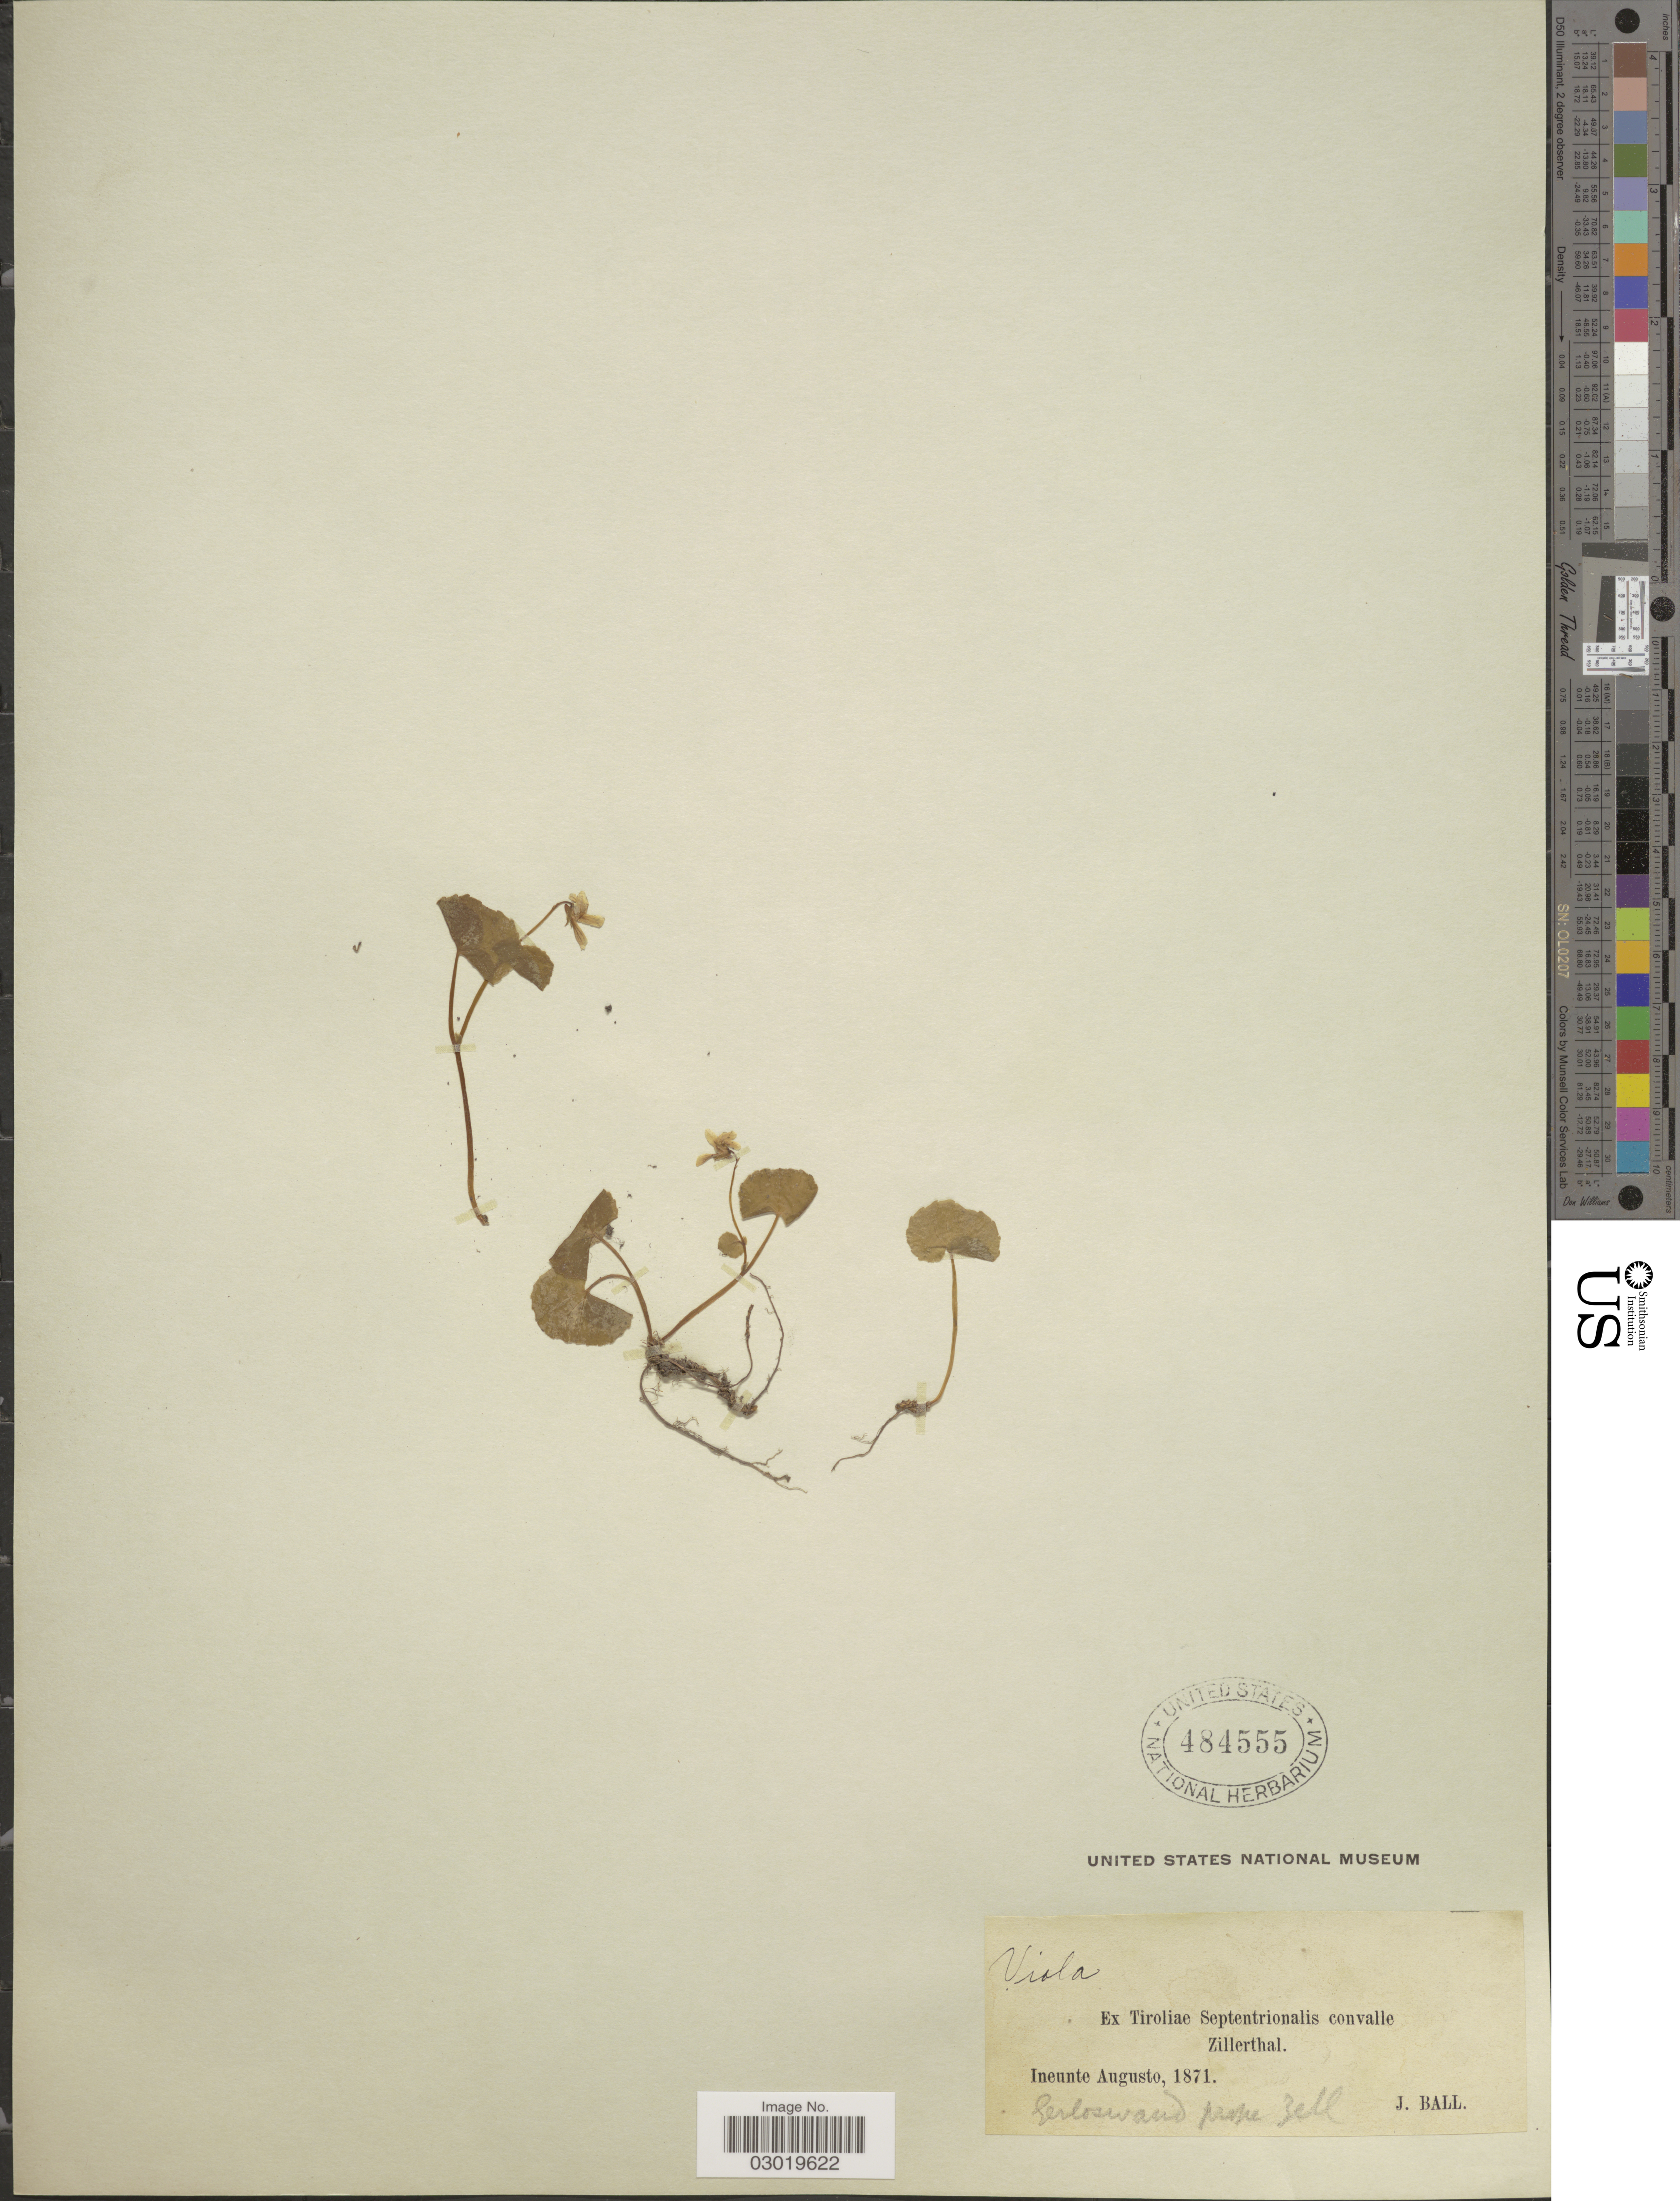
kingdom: Plantae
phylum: Tracheophyta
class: Magnoliopsida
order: Malpighiales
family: Violaceae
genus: Viola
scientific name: Viola sp.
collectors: J. Ball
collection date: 1871-08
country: Austria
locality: Zillerthal. Ineunte, Serloswand prope Zell.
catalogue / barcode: US 484555